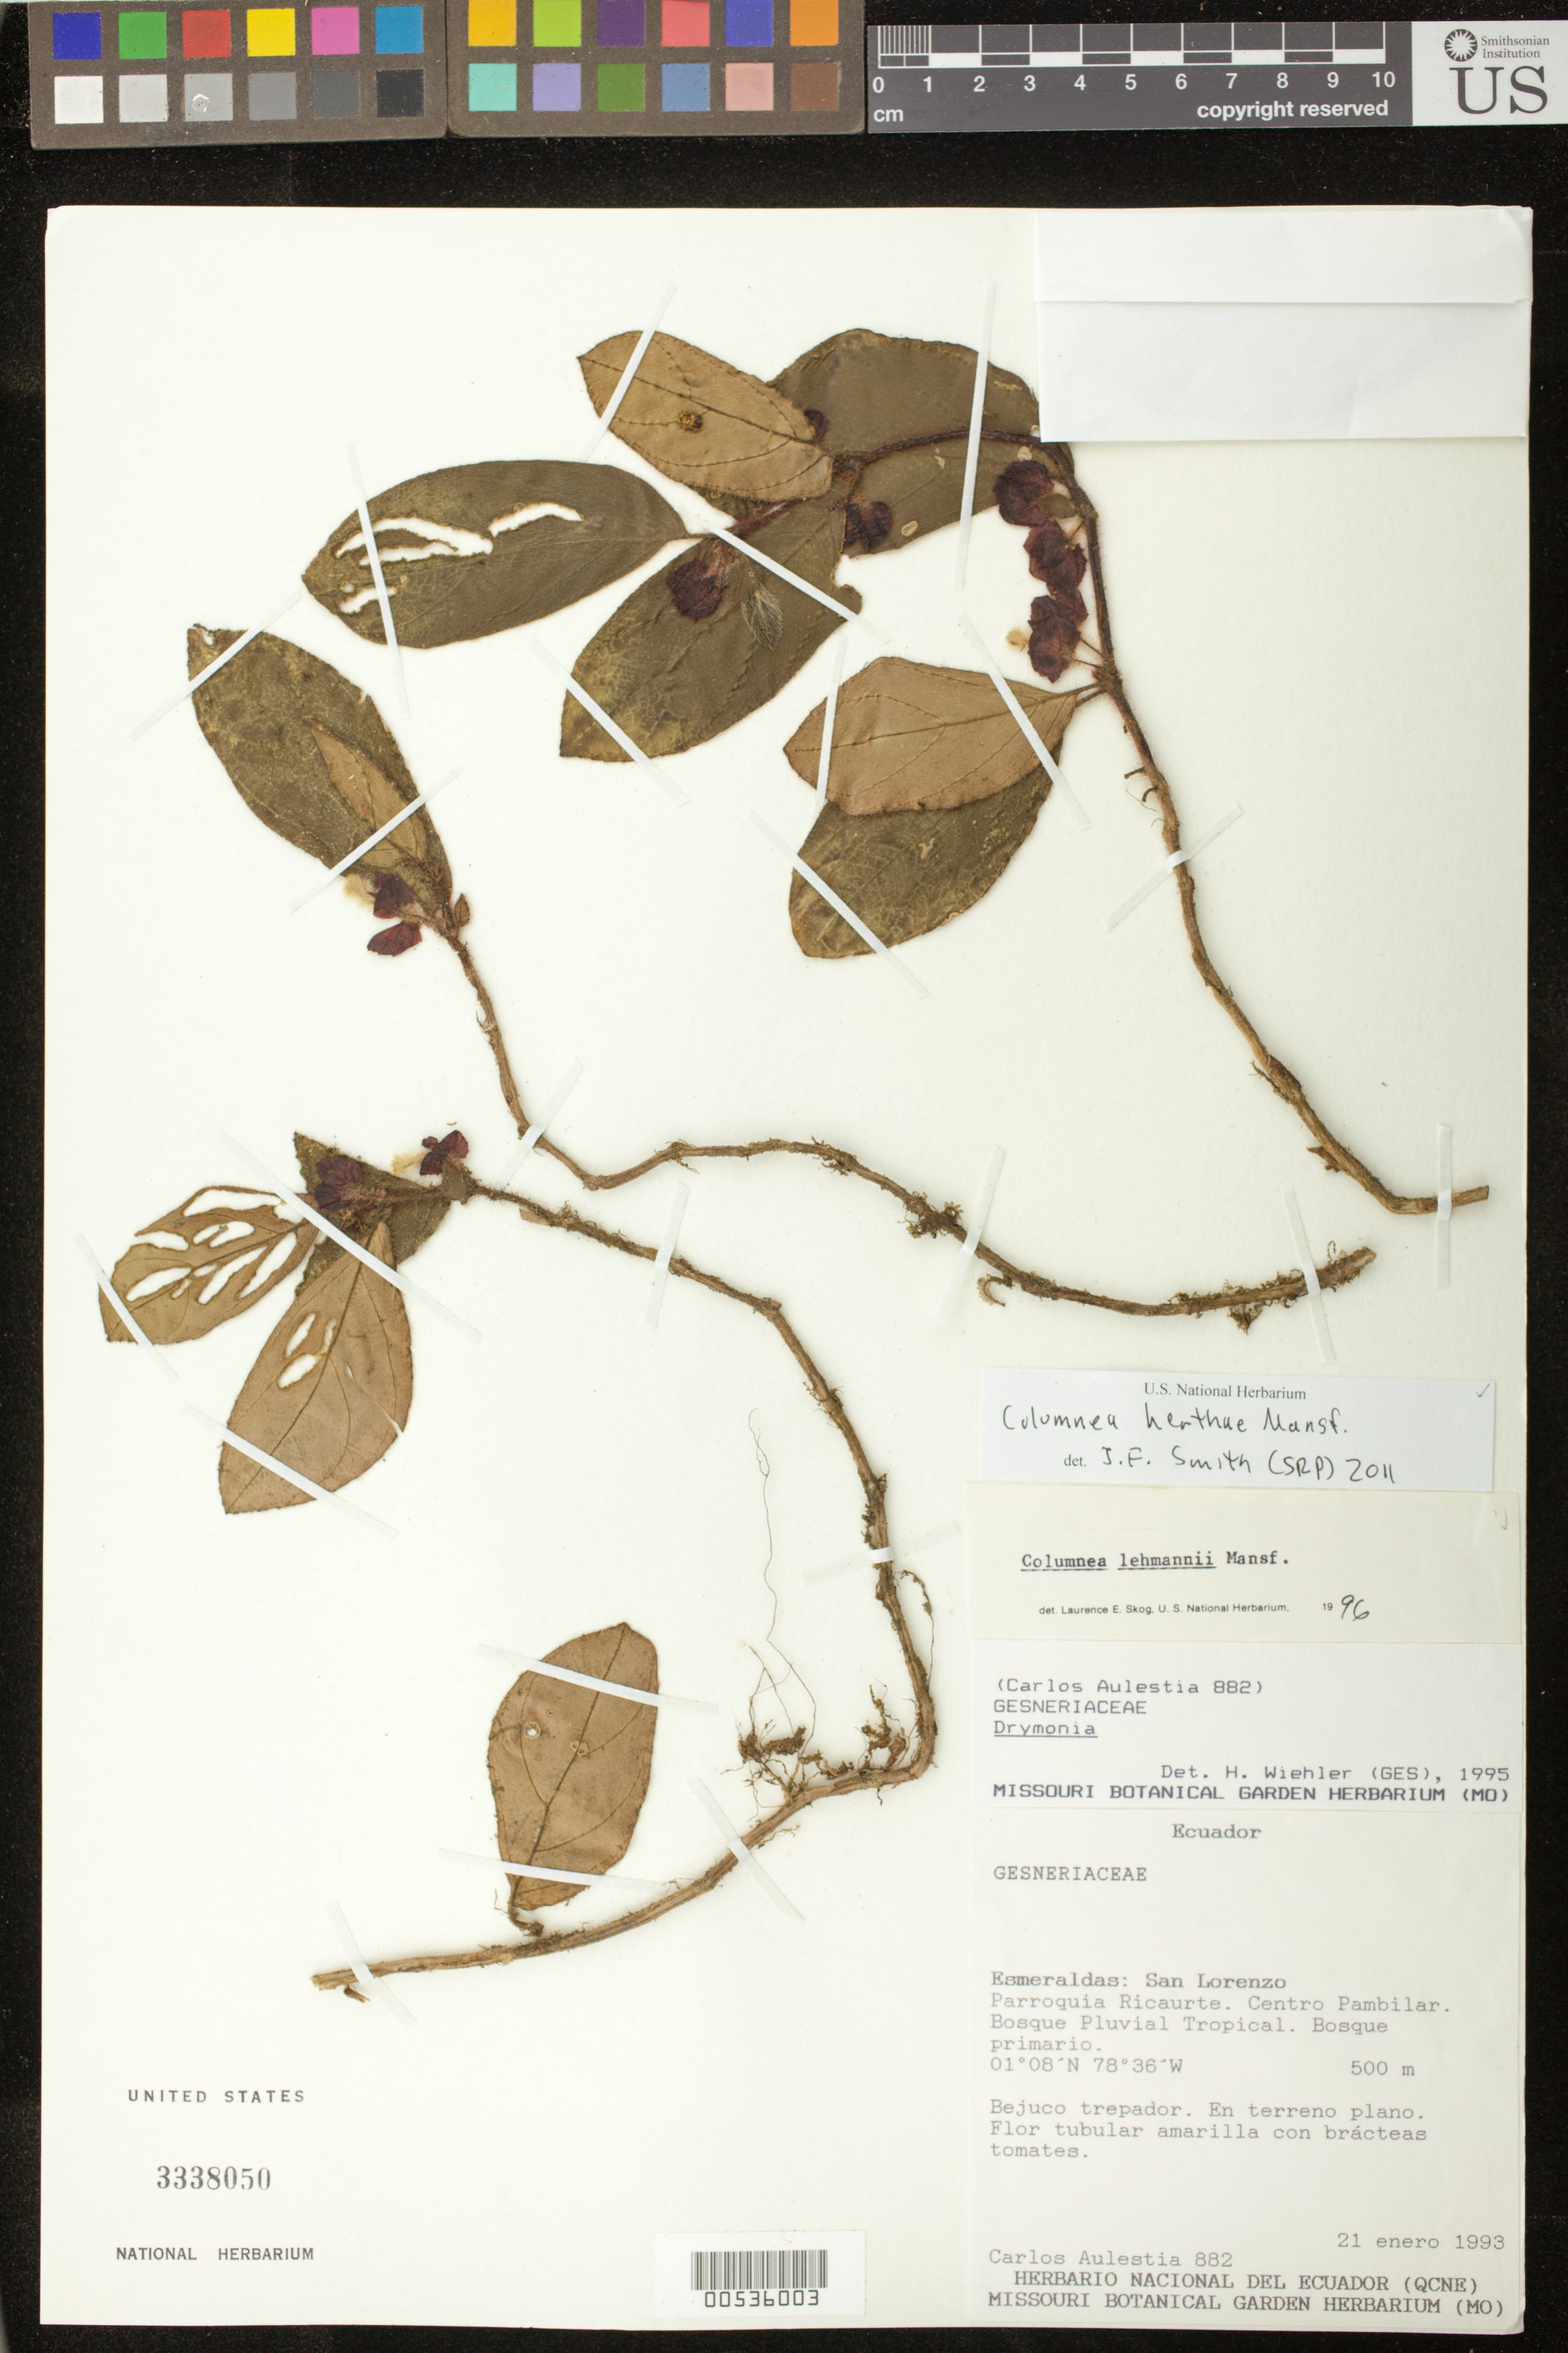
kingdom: Plantae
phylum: Tracheophyta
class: Magnoliopsida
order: Lamiales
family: Gesneriaceae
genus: Columnea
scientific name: Columnea herthae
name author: Mansf.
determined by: Smith, J. F.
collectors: C. Aulestia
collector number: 882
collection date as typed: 21 Jan 1993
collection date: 1993-01-21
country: Ecuador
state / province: Esmeraldas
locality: San Lorenzo, Parroquia Ricaurte; Centro Pambilar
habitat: Bosque pluvial tropical; bosque primario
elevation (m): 500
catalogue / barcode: US 3338050